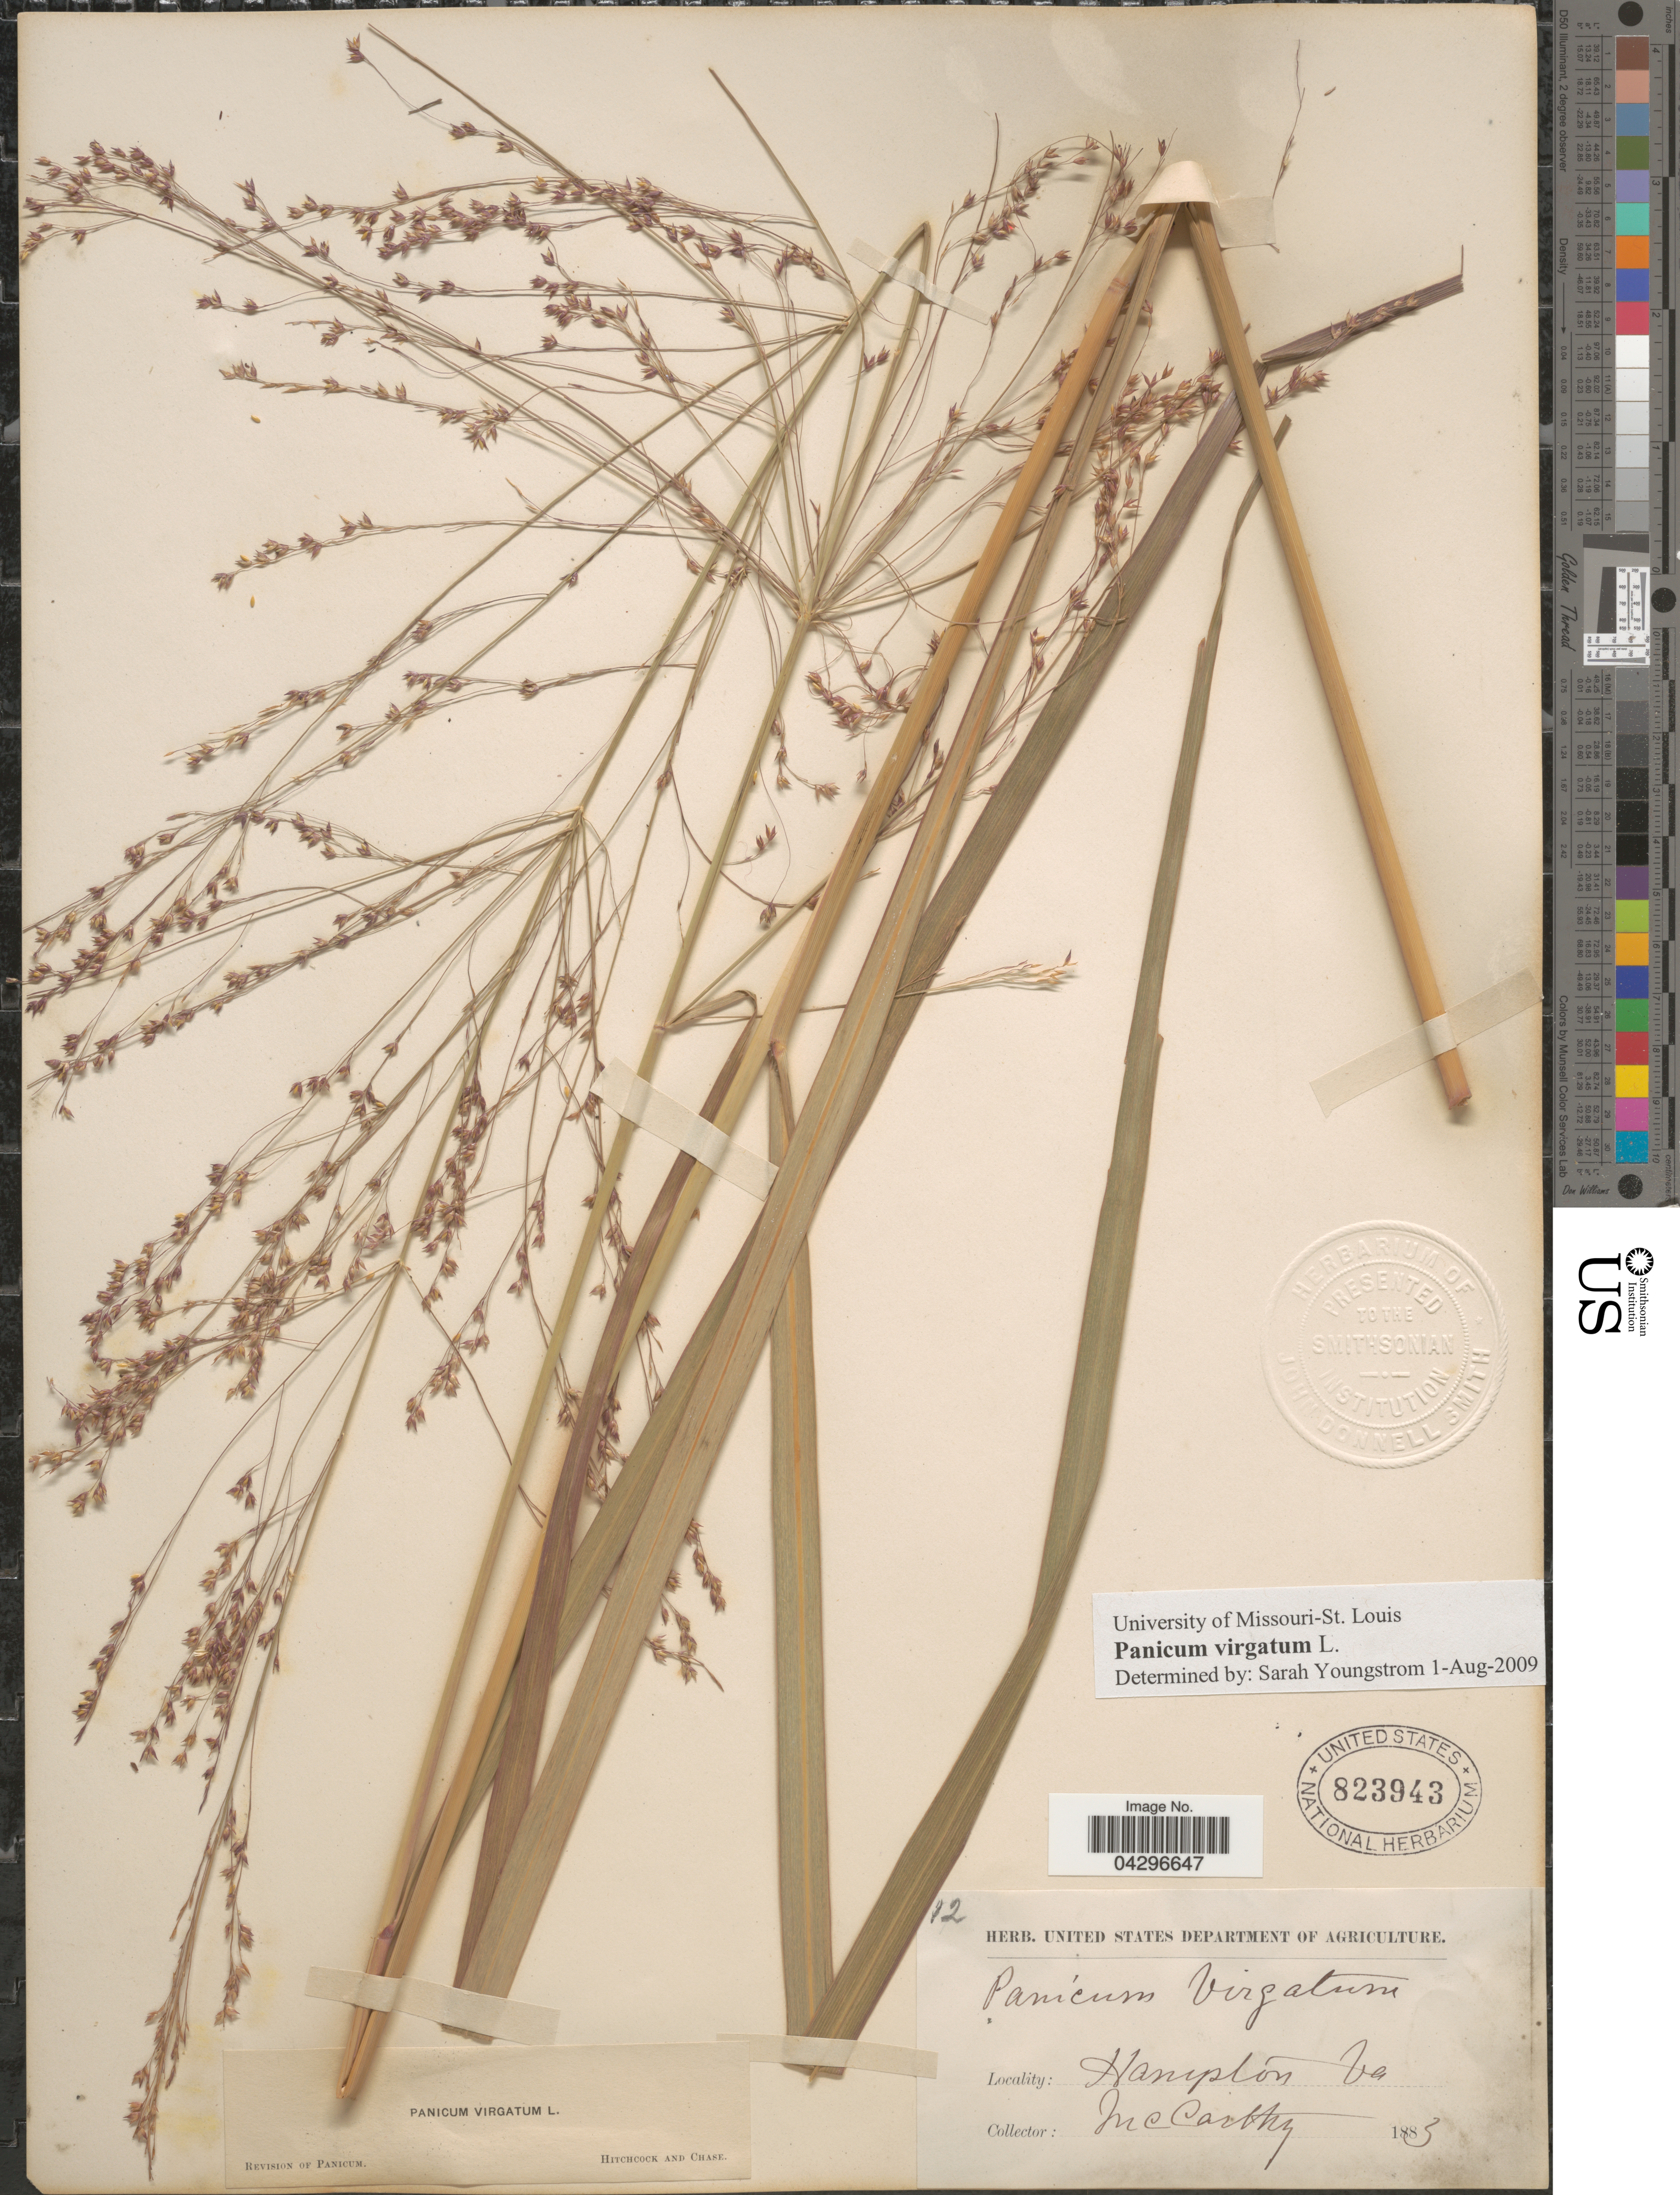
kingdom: Plantae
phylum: Tracheophyta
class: Liliopsida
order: Poales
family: Poaceae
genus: Panicum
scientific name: Panicum virgatum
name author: L.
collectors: -- McCarthy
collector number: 12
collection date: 1883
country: United States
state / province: Virginia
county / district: City of Hampton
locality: Hampton.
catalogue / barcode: US 823943